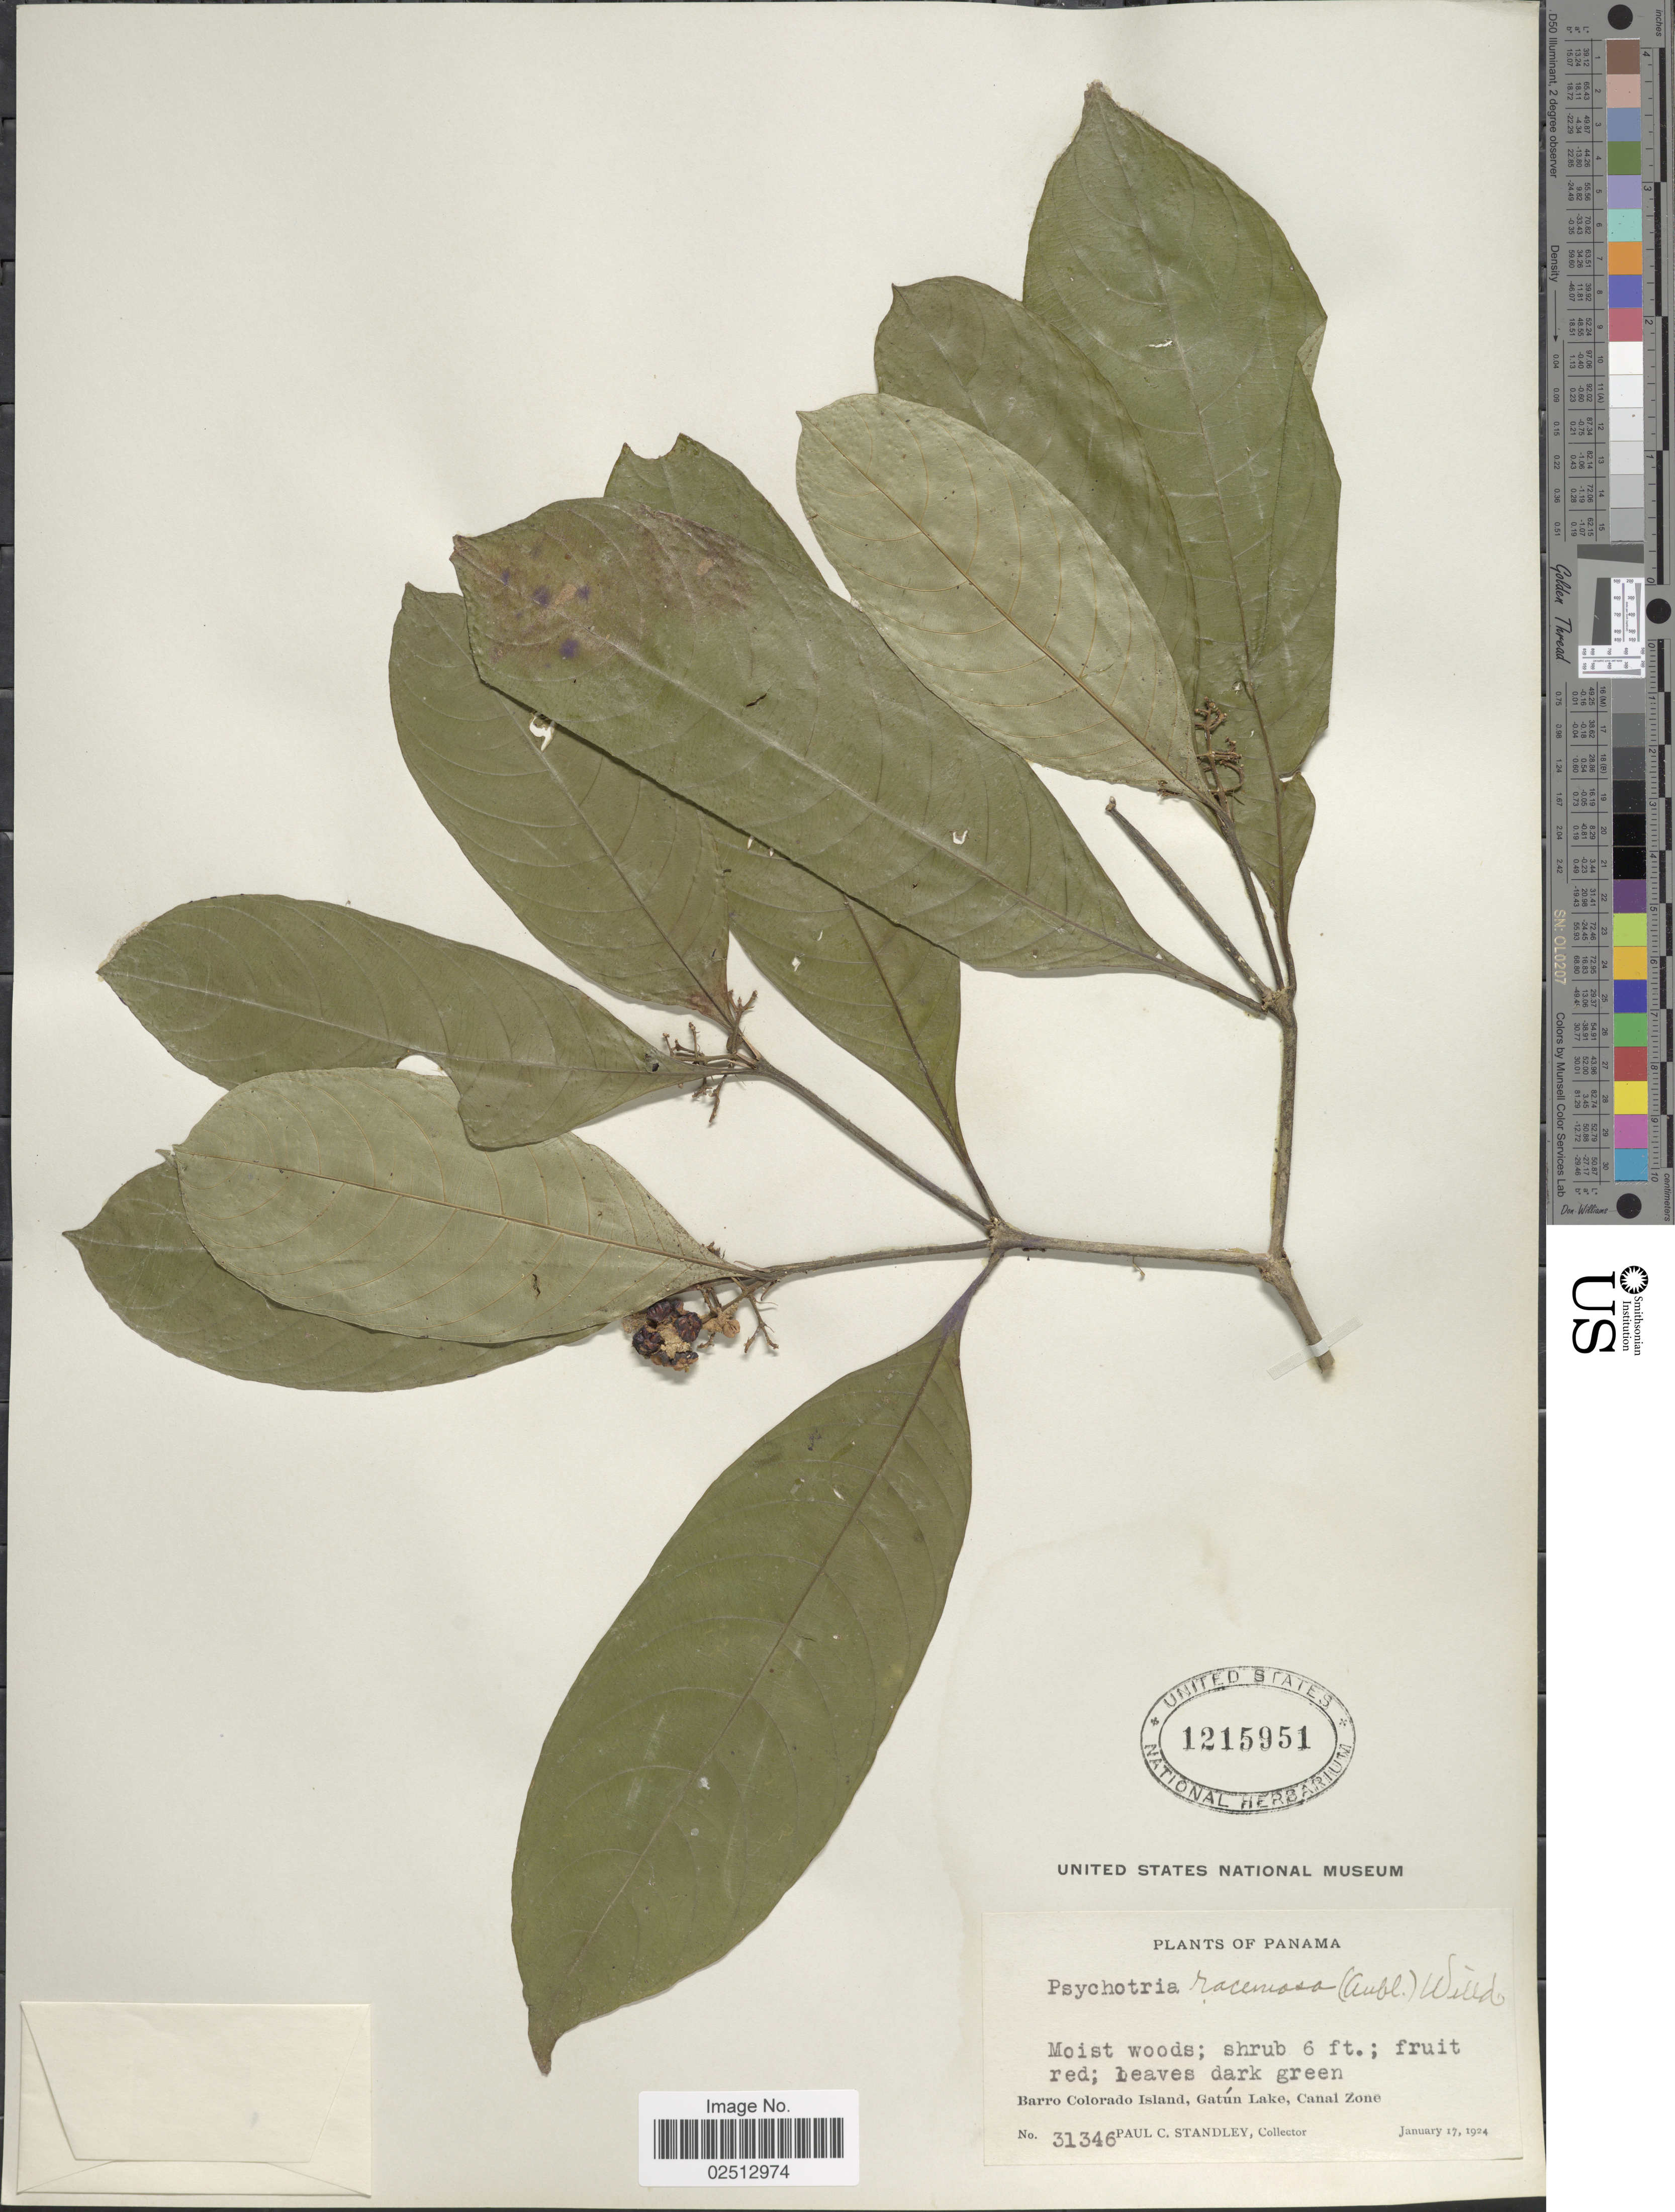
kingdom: Plantae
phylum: Tracheophyta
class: Magnoliopsida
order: Gentianales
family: Rubiaceae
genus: Psychotria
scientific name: Psychotria racemosa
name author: (Aubl.) Raeuschel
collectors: P. C. Standley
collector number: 31346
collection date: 1924-01-17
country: Panama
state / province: Panamá Oeste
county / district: Canal Zone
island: Barro Colorado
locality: Barro Colorado Island, Gatun Lake, Canal Zone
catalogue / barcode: US 1215951